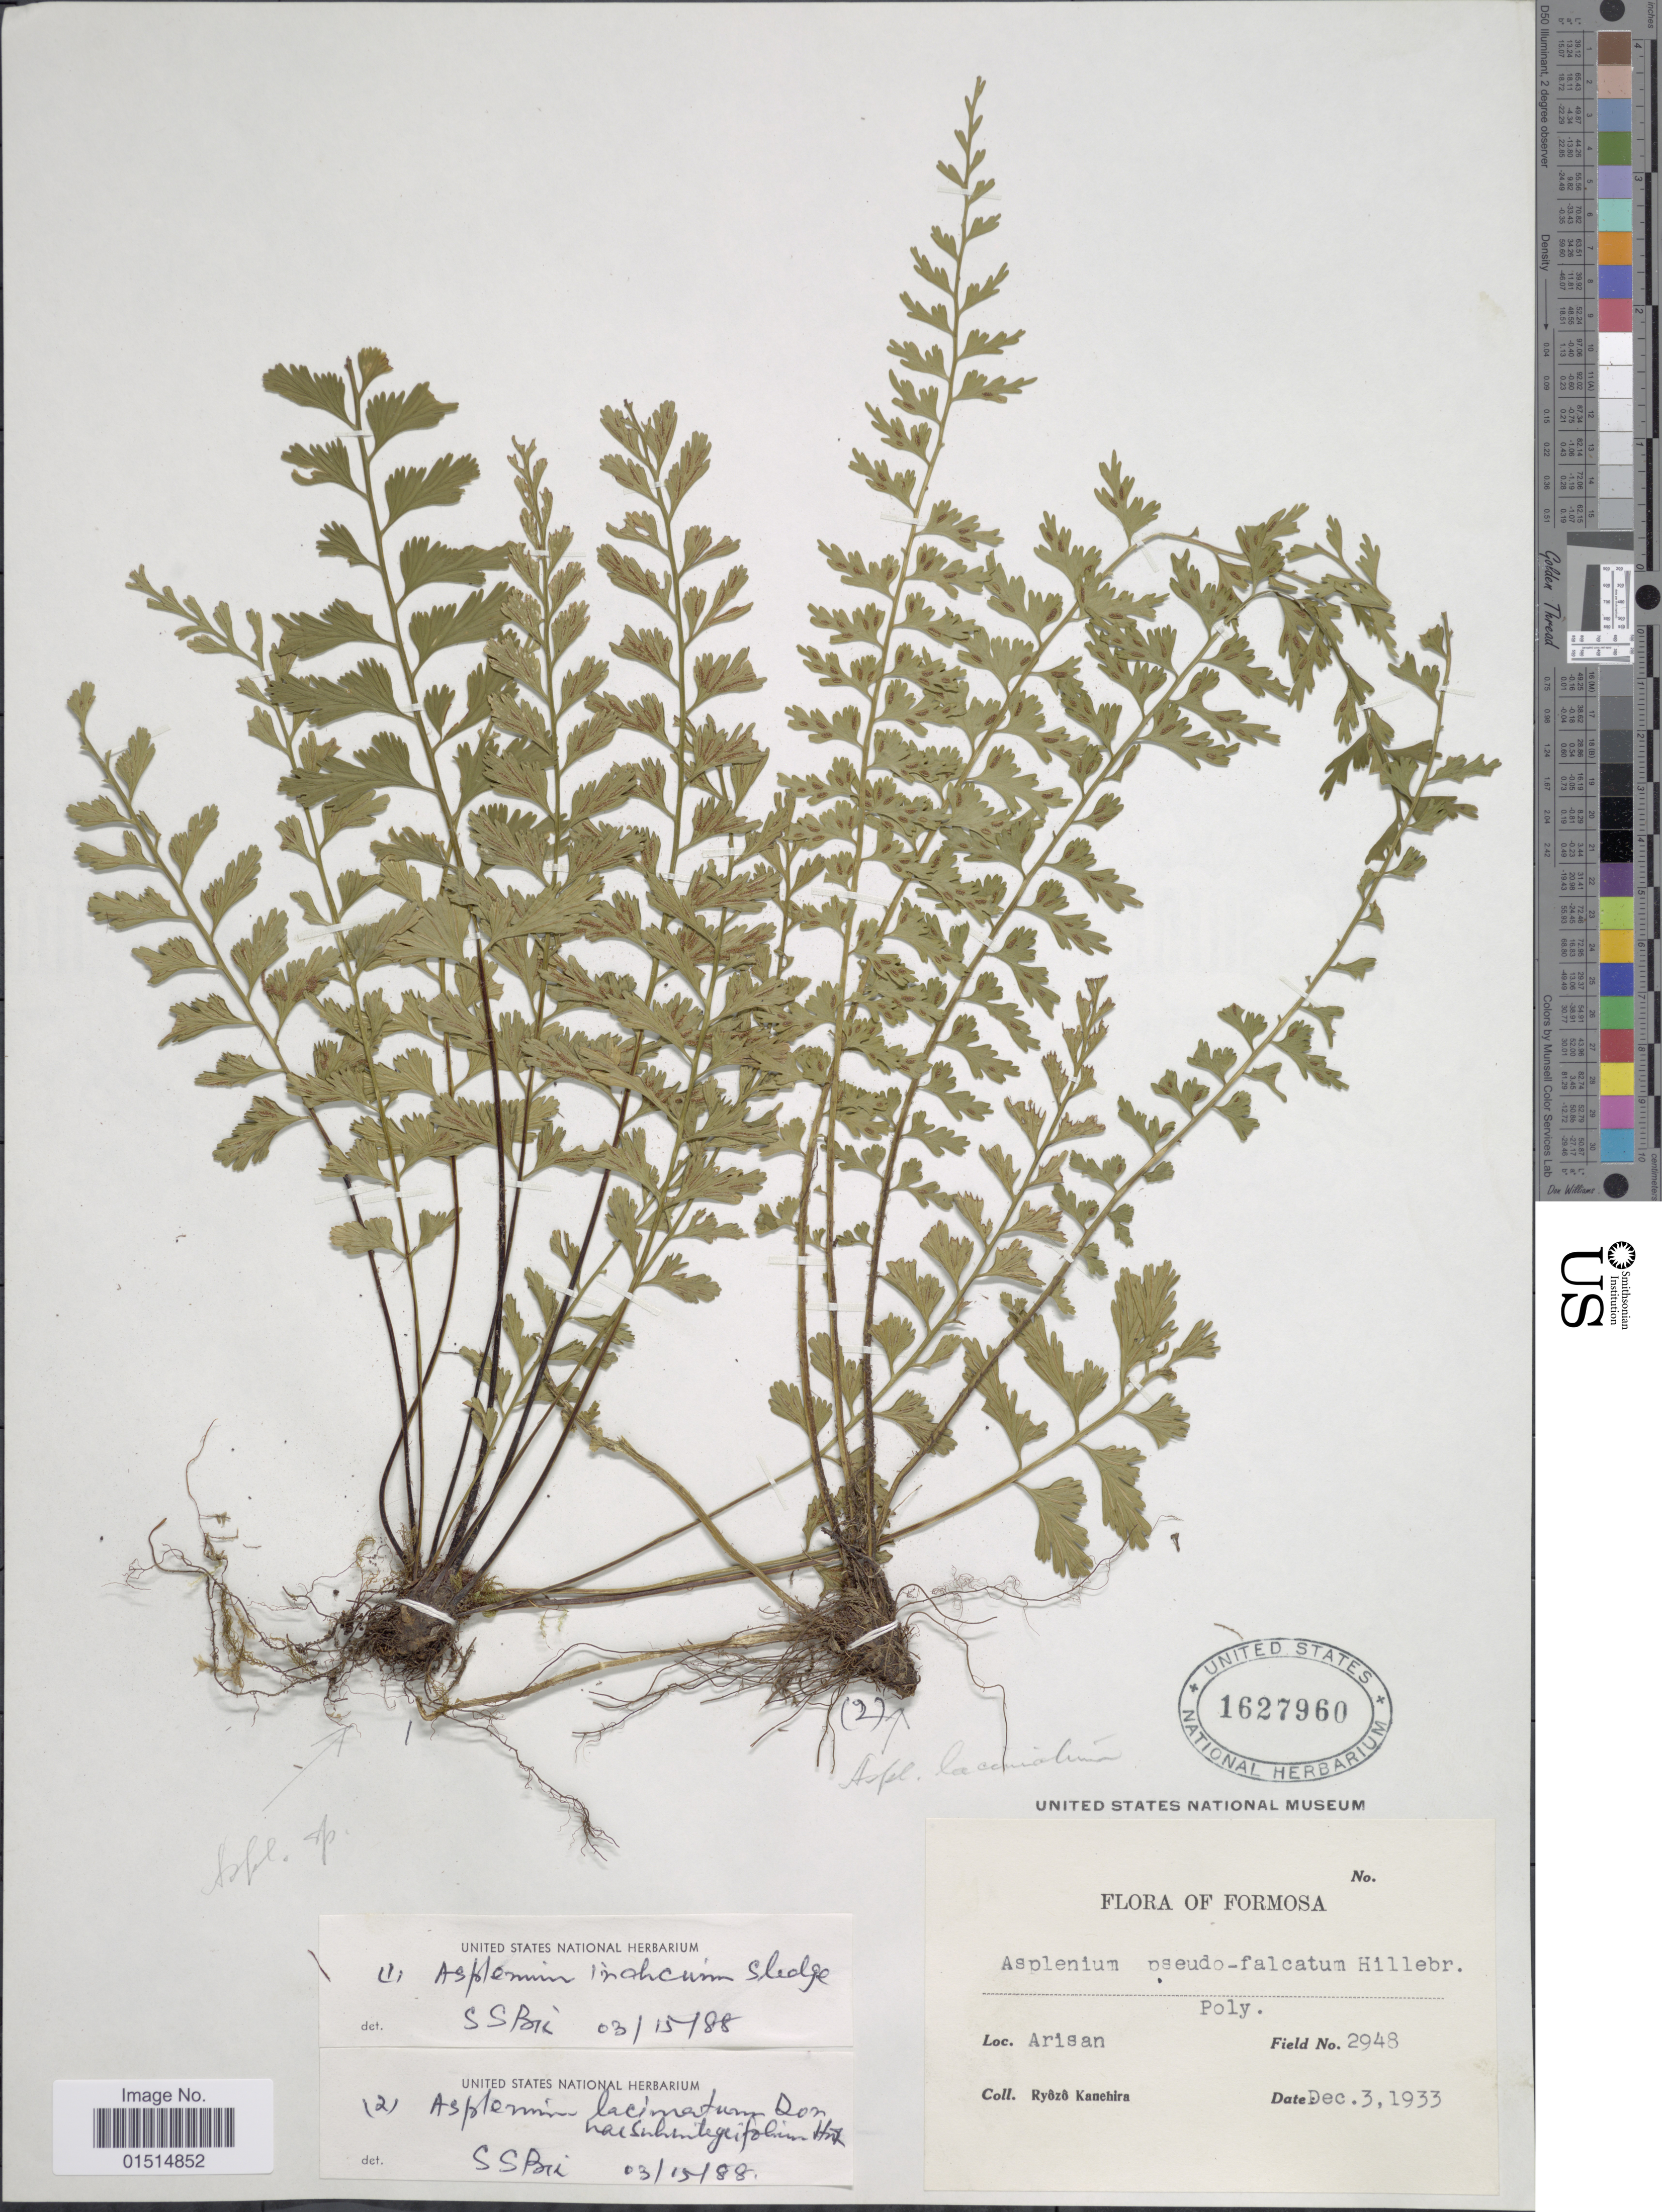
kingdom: Plantae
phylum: Tracheophyta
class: Polypodiopsida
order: Polypodiales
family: Aspleniaceae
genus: Asplenium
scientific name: Asplenium guenzianum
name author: Mett.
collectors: R. Kanehira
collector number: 2948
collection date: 1933-12-03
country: Taiwan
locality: Formosa. Mt. Arisan.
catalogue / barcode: US 1627960